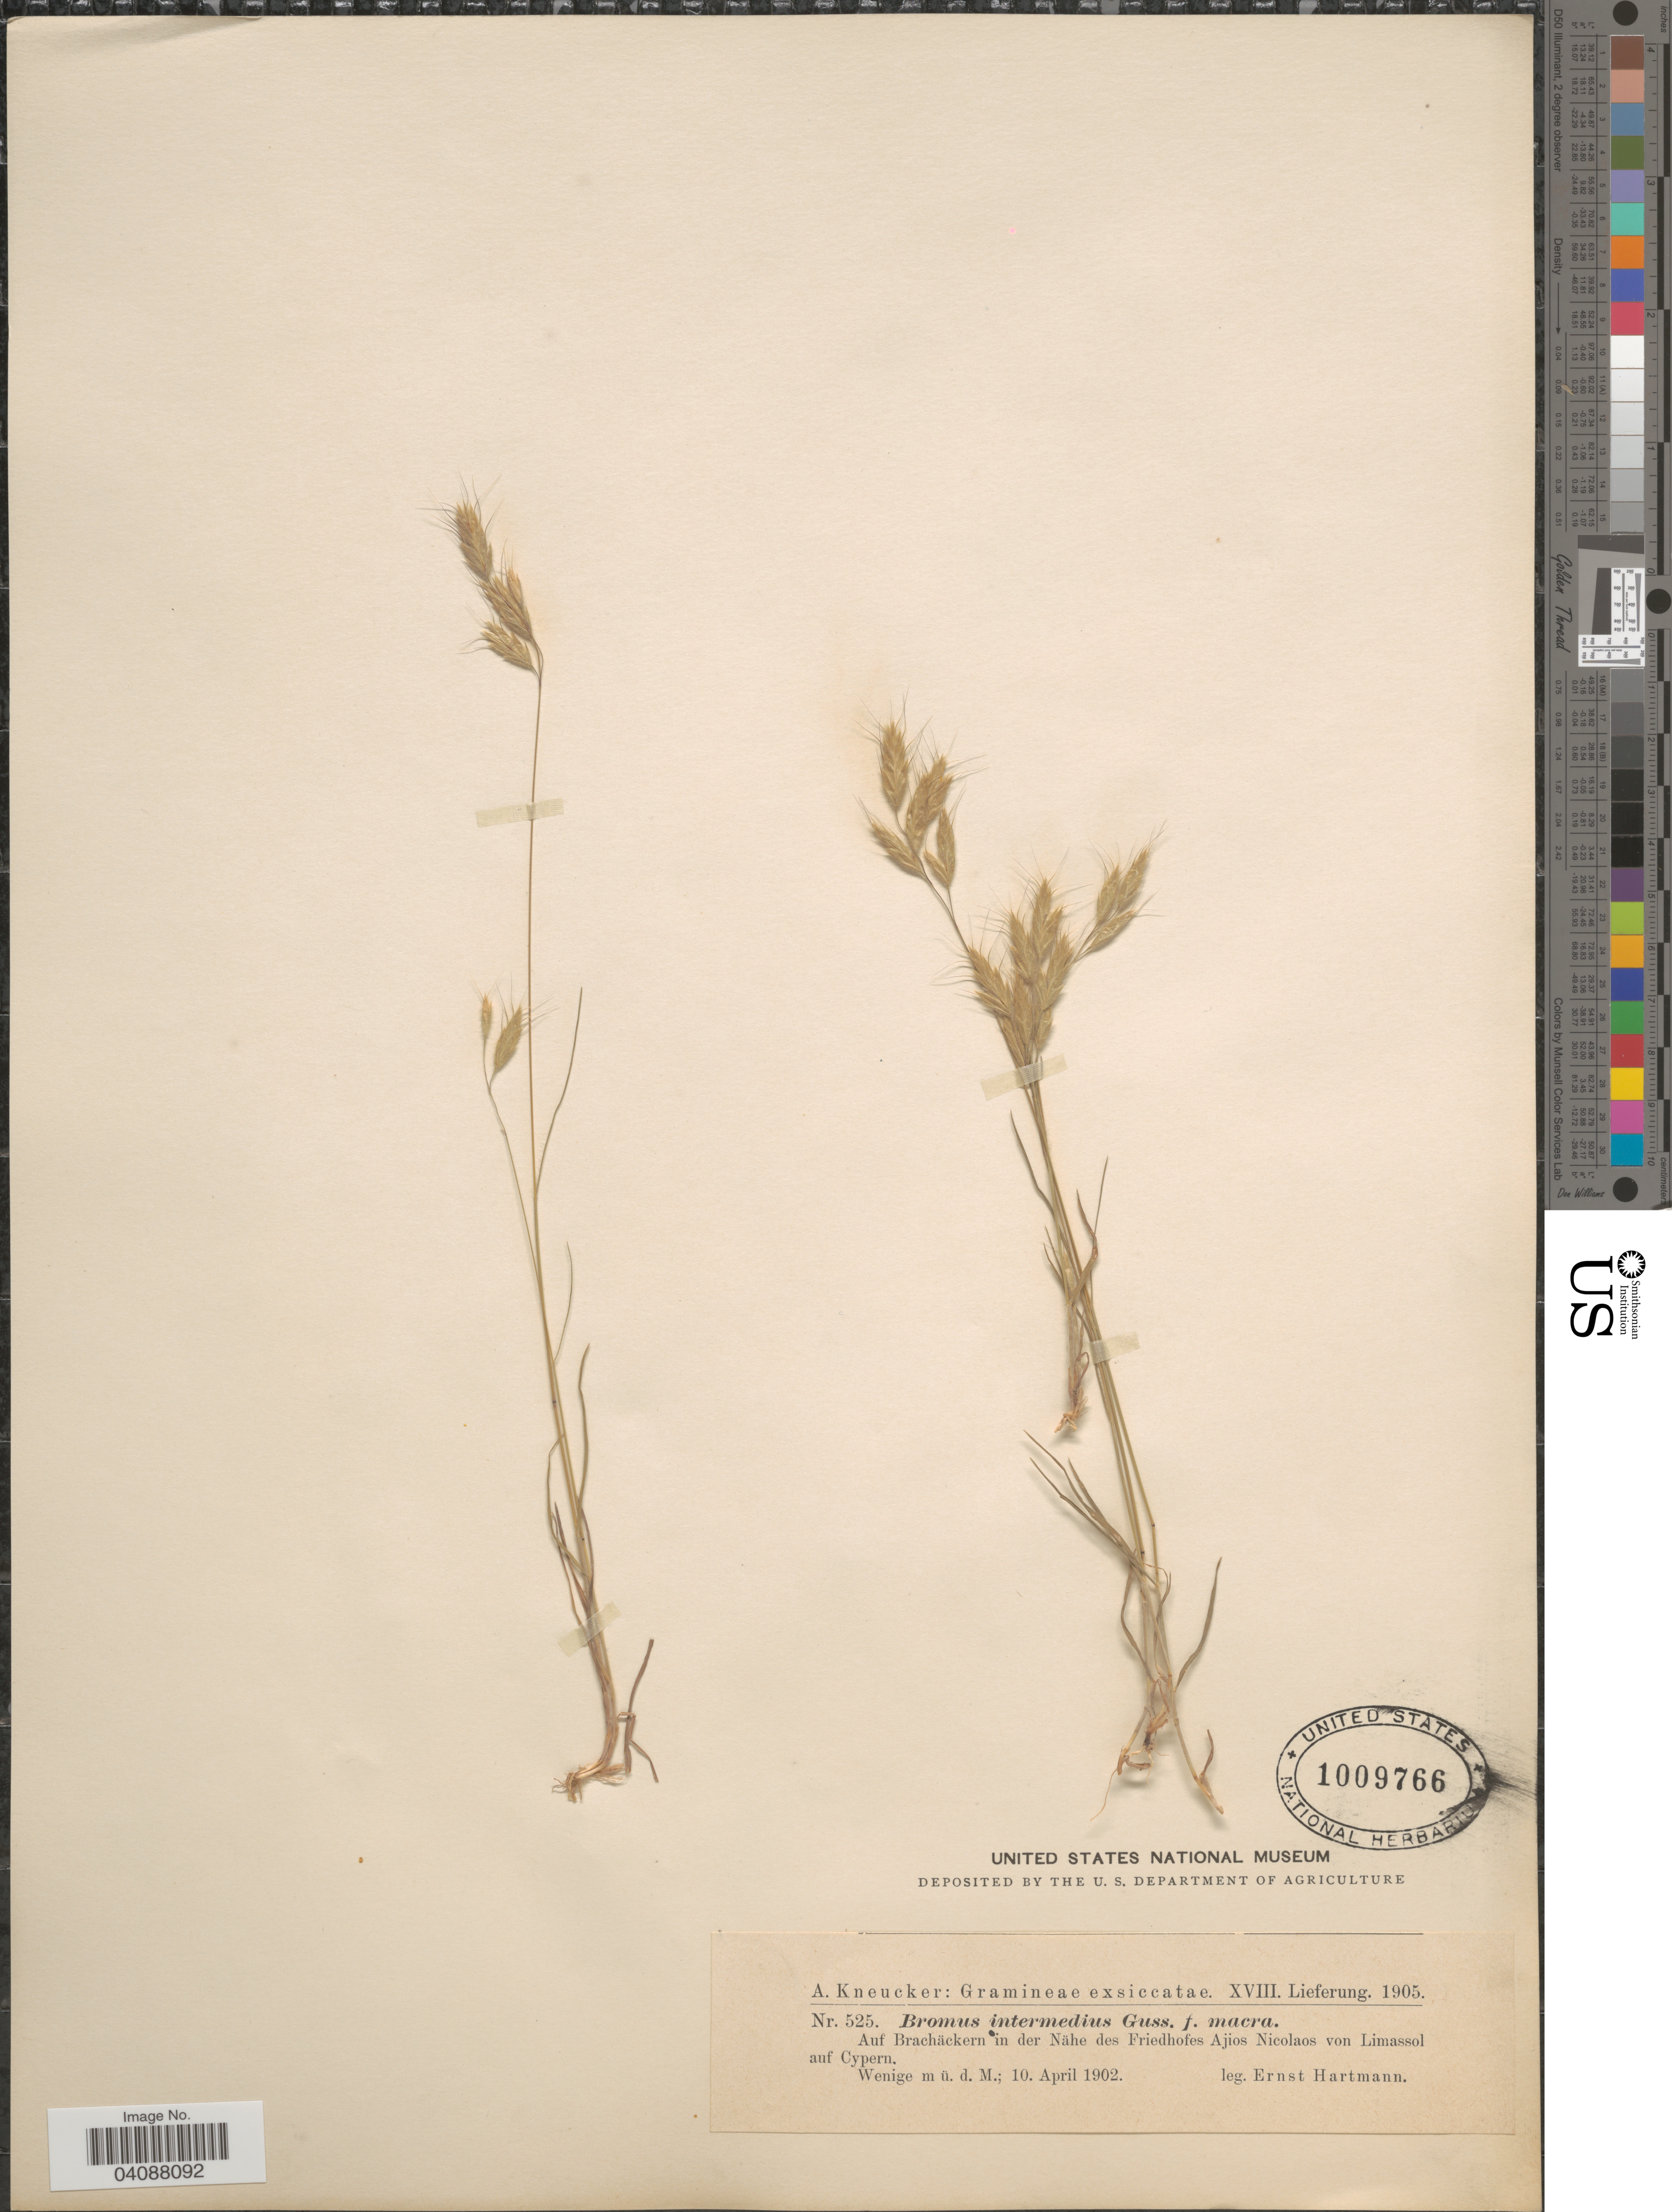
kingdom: Plantae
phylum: Tracheophyta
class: Liliopsida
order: Poales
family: Poaceae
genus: Bromus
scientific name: Bromus intermedius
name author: Gussone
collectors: E. Hartmann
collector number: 525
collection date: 1902-04-10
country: Cyprus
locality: Auf Brackäckern in der Náhe des Friedhofes Ajios Nicolaos von Limassol auf Cypern.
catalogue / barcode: US 1009766